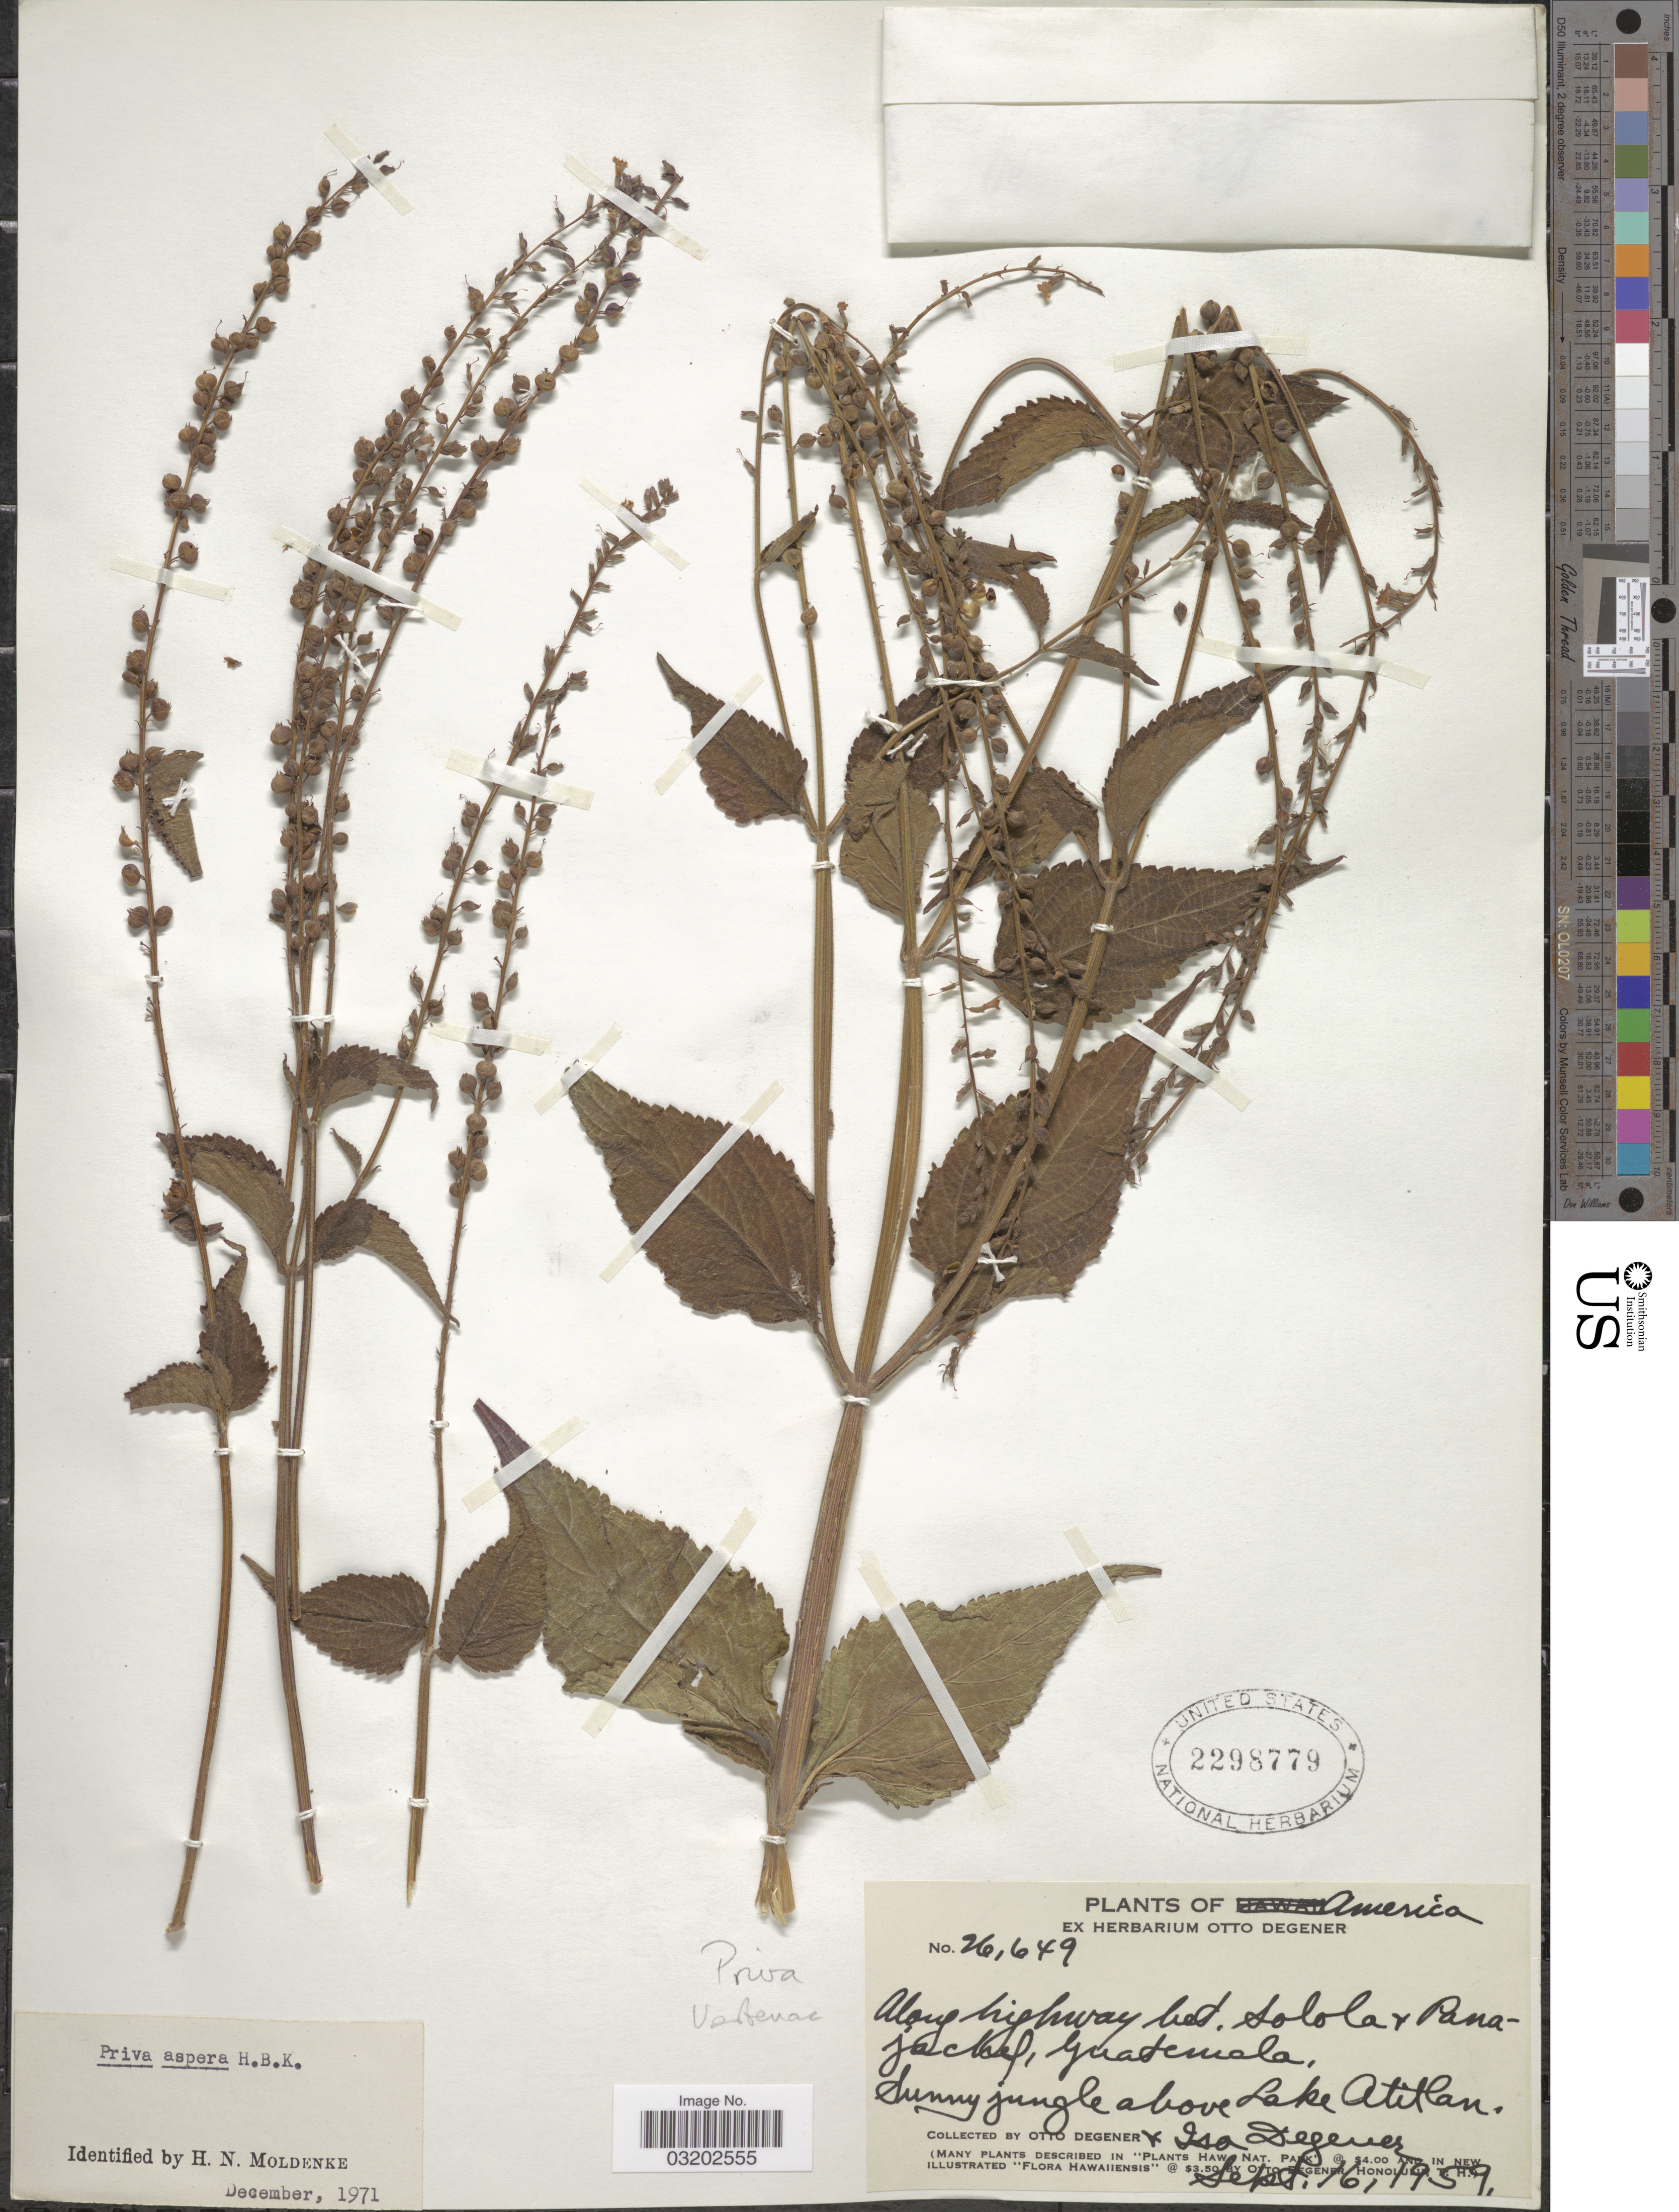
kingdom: Plantae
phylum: Tracheophyta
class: Magnoliopsida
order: Lamiales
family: Verbenaceae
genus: Priva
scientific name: Priva aspera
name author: Kunth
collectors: O. Degener & I. Degener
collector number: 26649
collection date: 1959-09-16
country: Guatemala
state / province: Sololá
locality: Along highway bet. Solola & Panajachel. Sunny jungle above Lake Atitlan.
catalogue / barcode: US 2298779